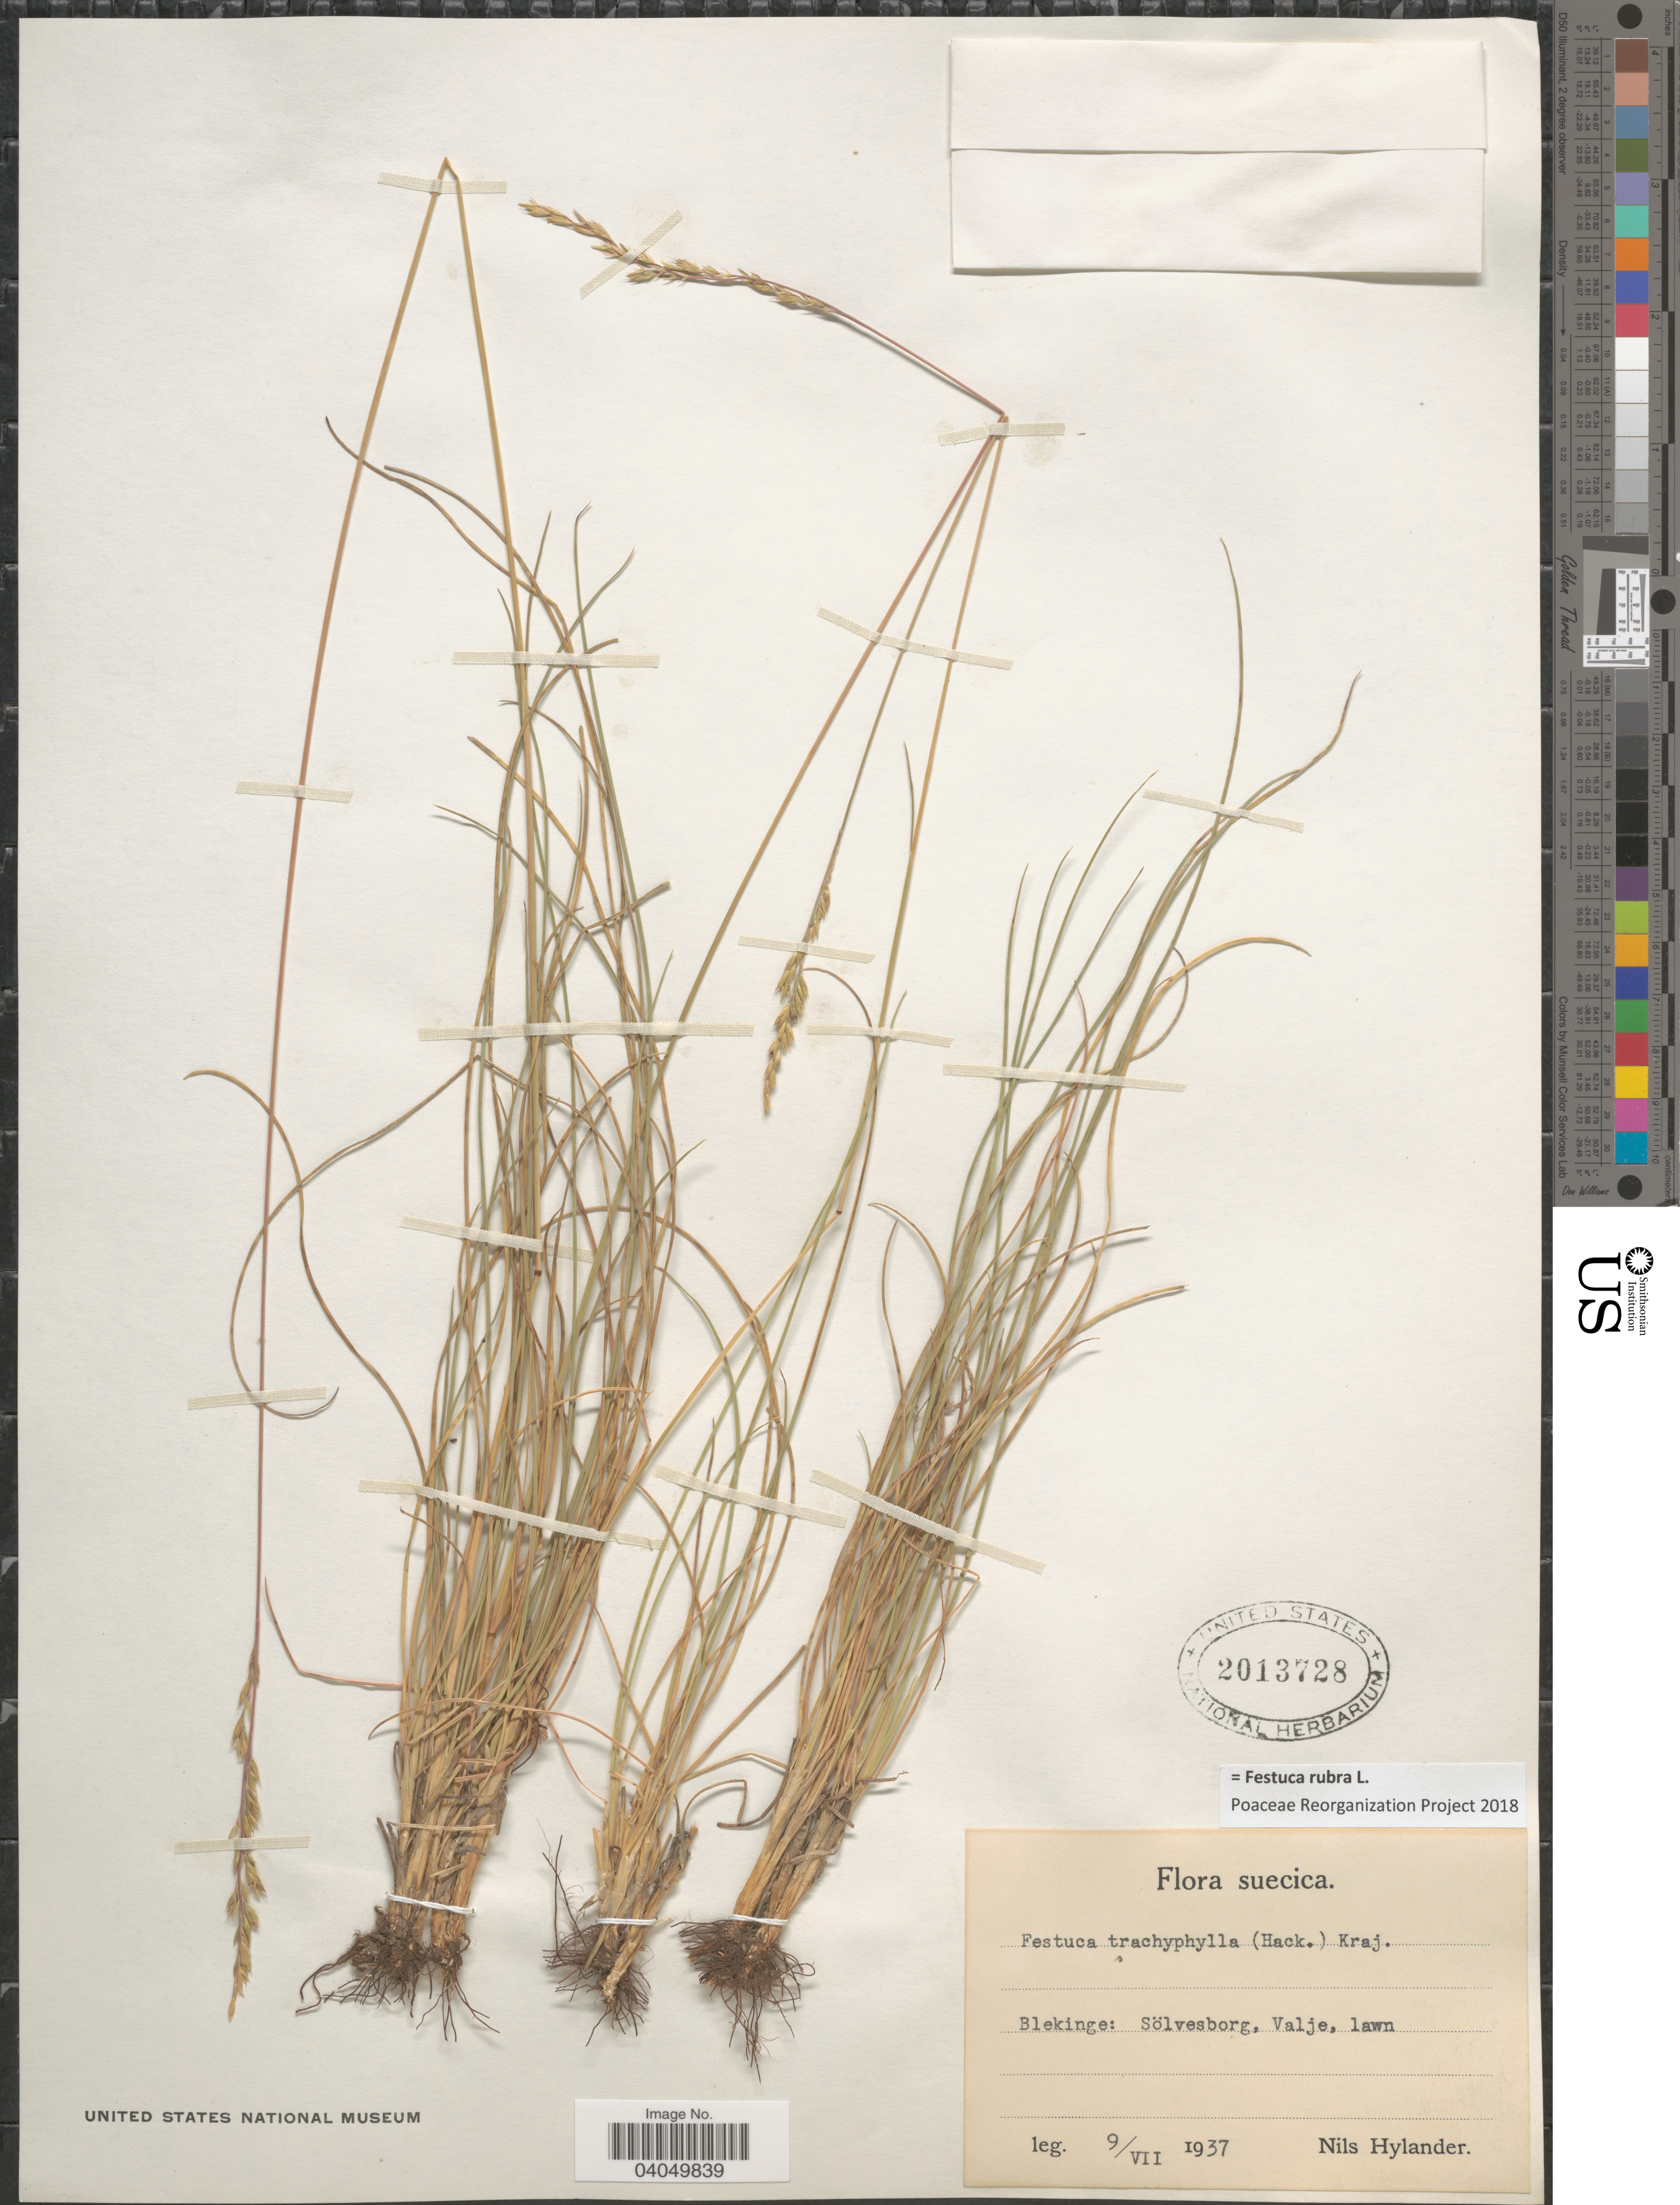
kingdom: Plantae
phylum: Tracheophyta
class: Liliopsida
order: Poales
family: Poaceae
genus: Festuca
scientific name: Festuca rubra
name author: L.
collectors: N. Hylander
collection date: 1937-07-09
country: Sweden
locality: Suecica. Blekinge: Sölvesborg, Valje, lawn.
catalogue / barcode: US 2013728